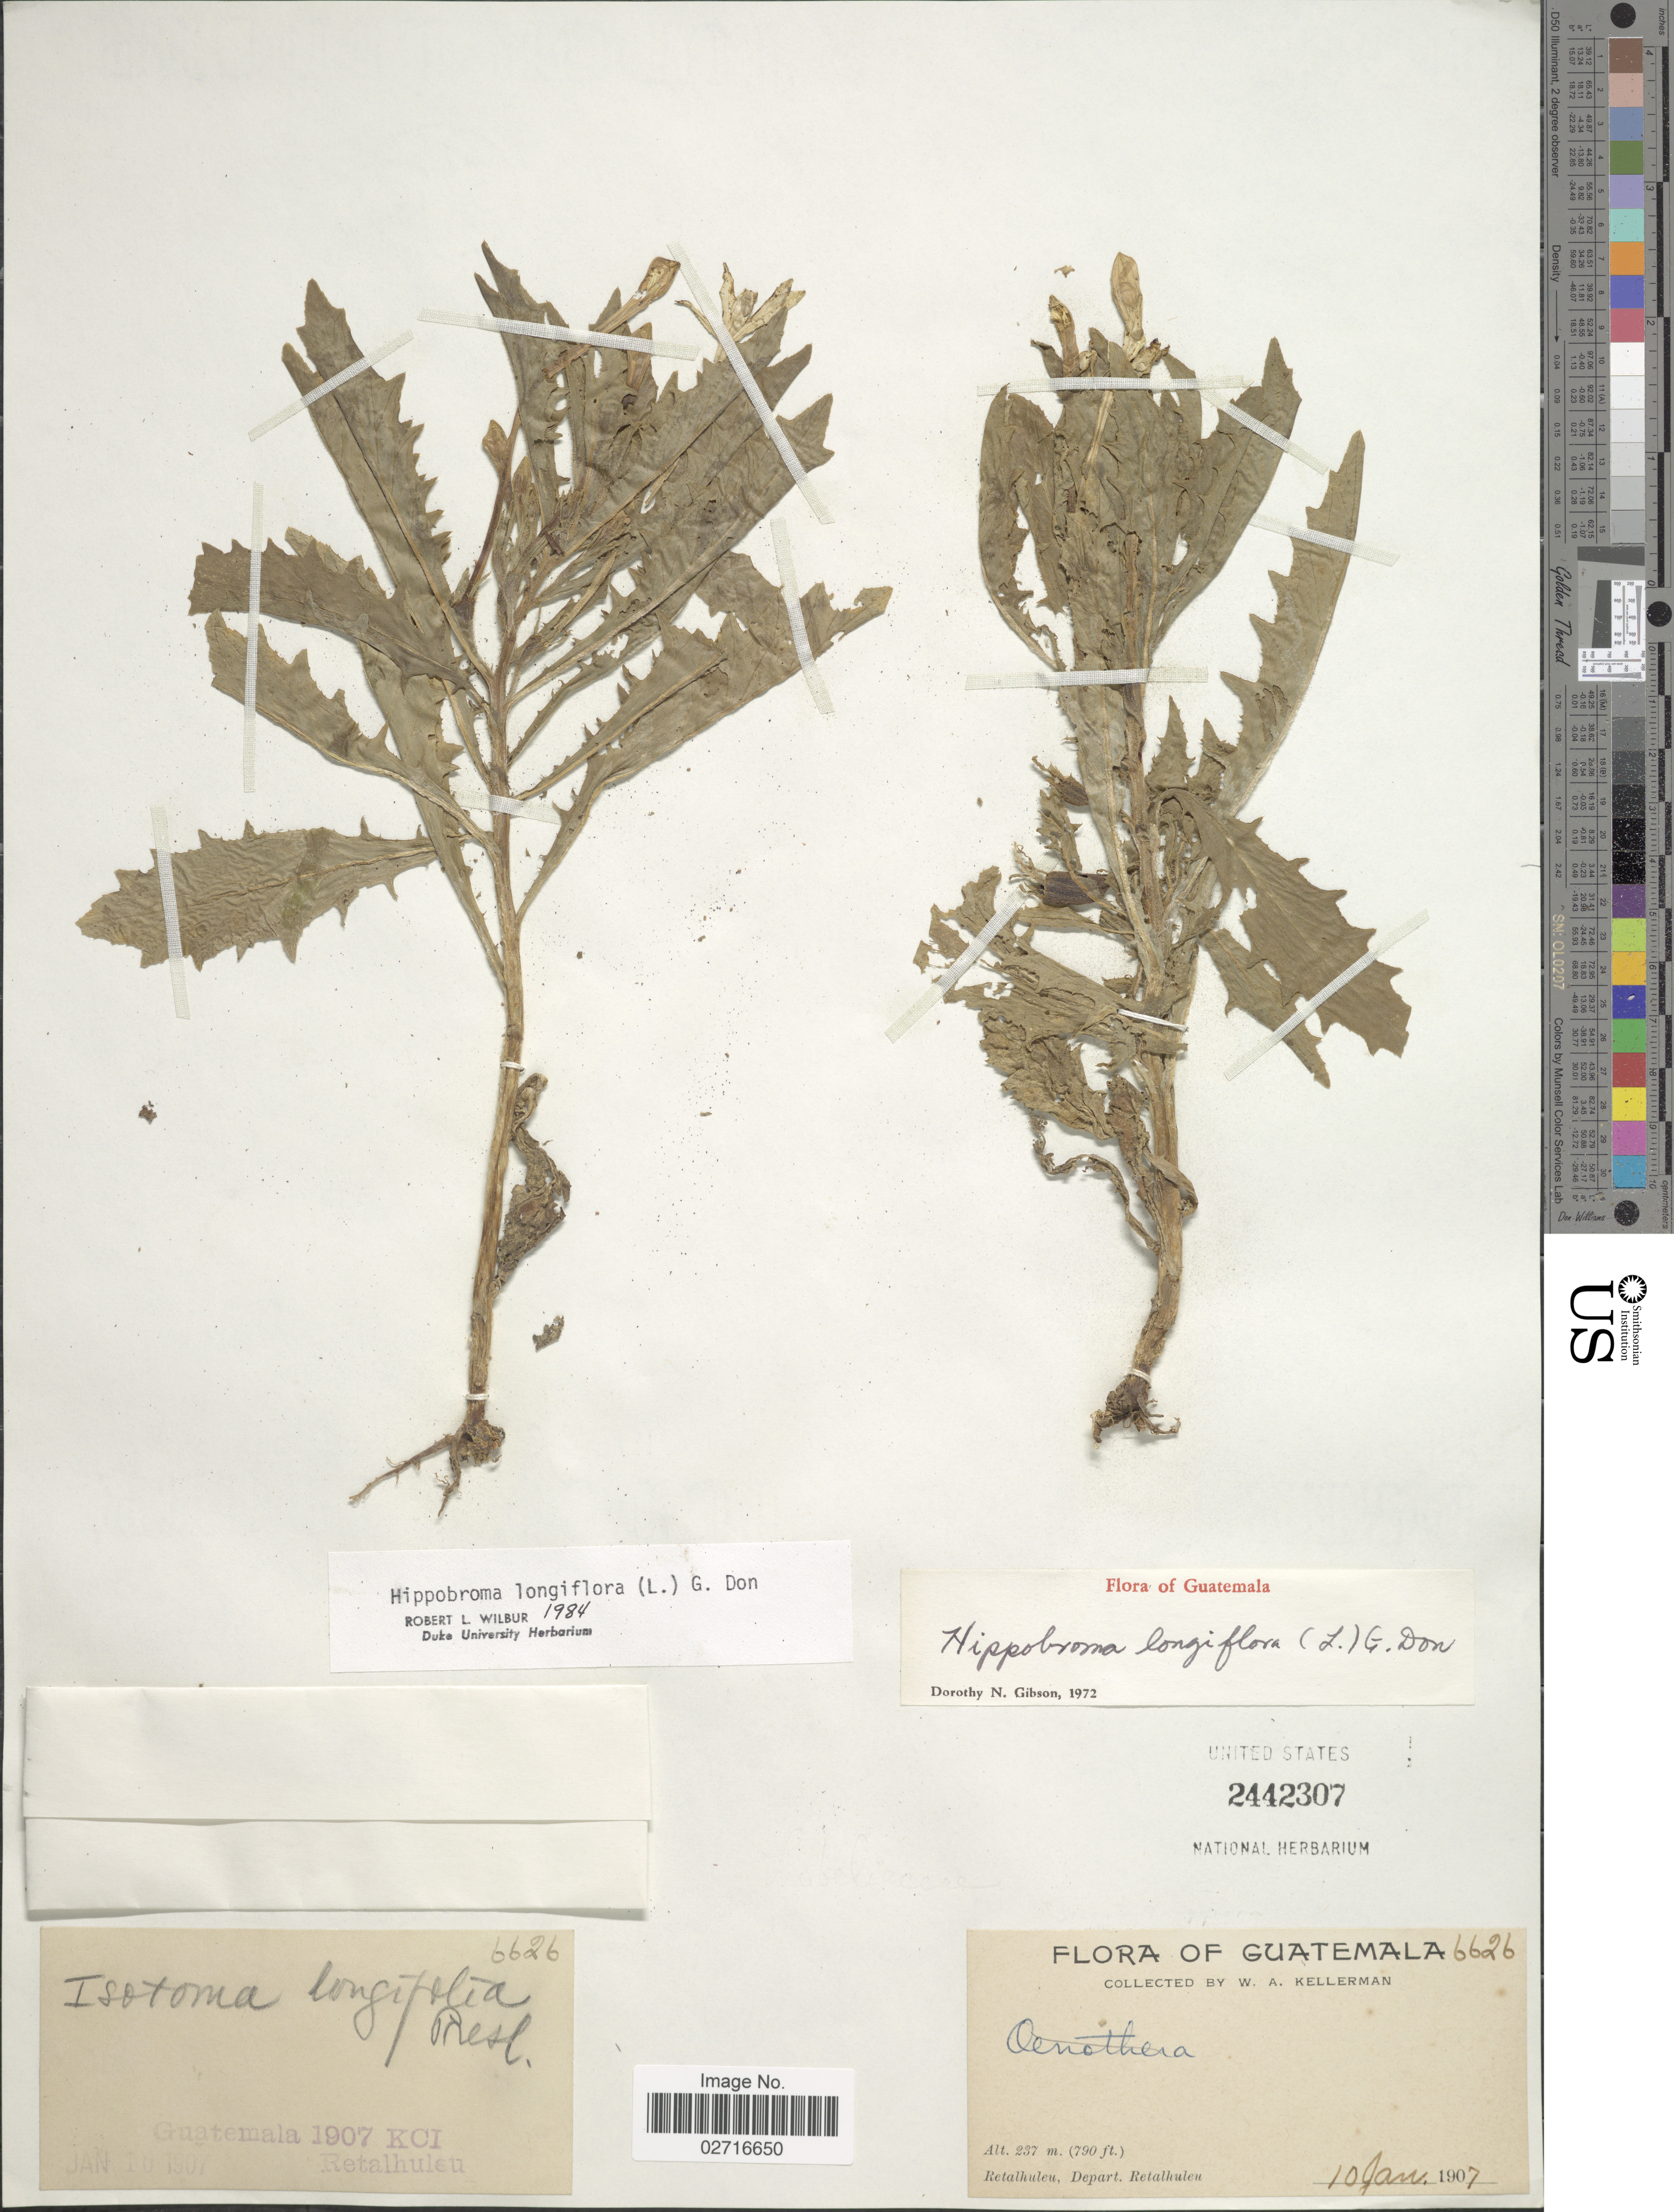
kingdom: Plantae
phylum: Tracheophyta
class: Magnoliopsida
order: Asterales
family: Campanulaceae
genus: Hippobroma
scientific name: Hippobroma longiflora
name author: (L.) G. Don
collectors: W. Kellerman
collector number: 6626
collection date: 1907-01-10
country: Guatemala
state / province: Retalhuleu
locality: Retalhuleu.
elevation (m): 237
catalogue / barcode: US 2442307